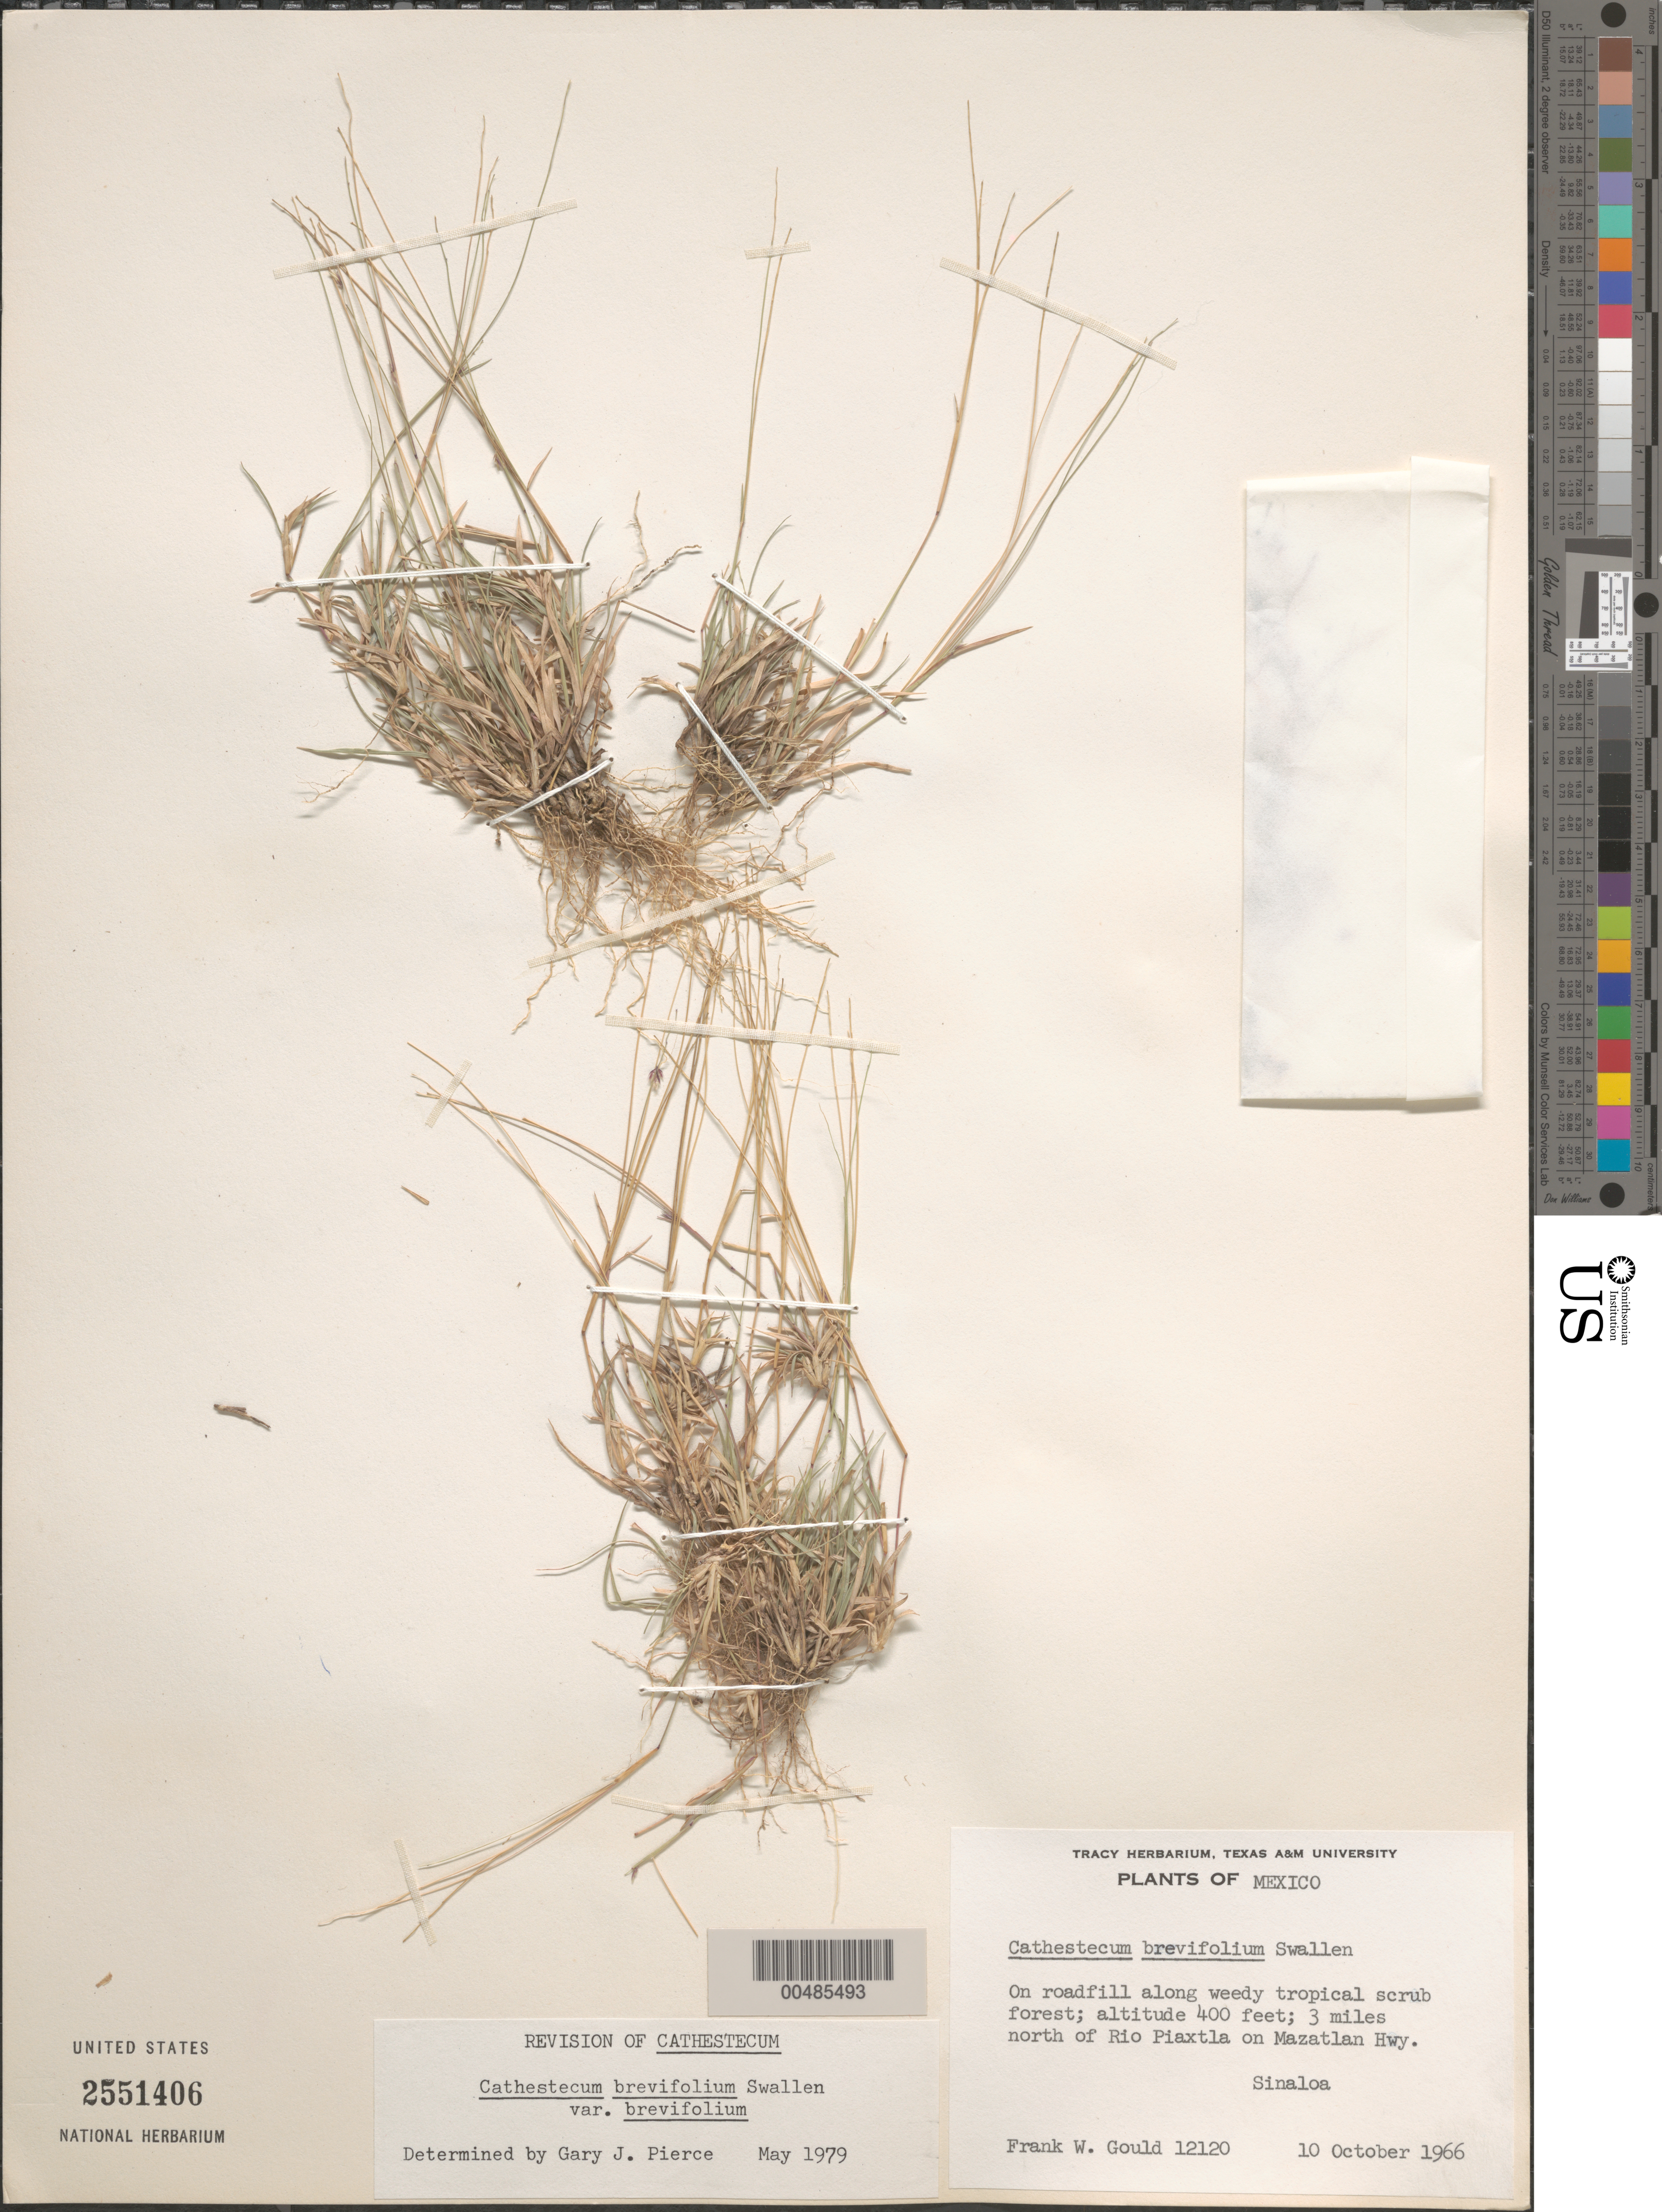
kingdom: Plantae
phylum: Tracheophyta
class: Liliopsida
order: Poales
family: Poaceae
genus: Cathestecum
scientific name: Cathestecum brevifolium var. brevifolium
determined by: Pierce, G. J.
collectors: F. W. Gould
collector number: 12120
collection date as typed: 10 Oct 1966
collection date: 1966-10-10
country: Mexico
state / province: Sinaloa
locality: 3 mi N of Rio Piaxtla on Mazatlan Hwy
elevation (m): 122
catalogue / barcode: US 2551406